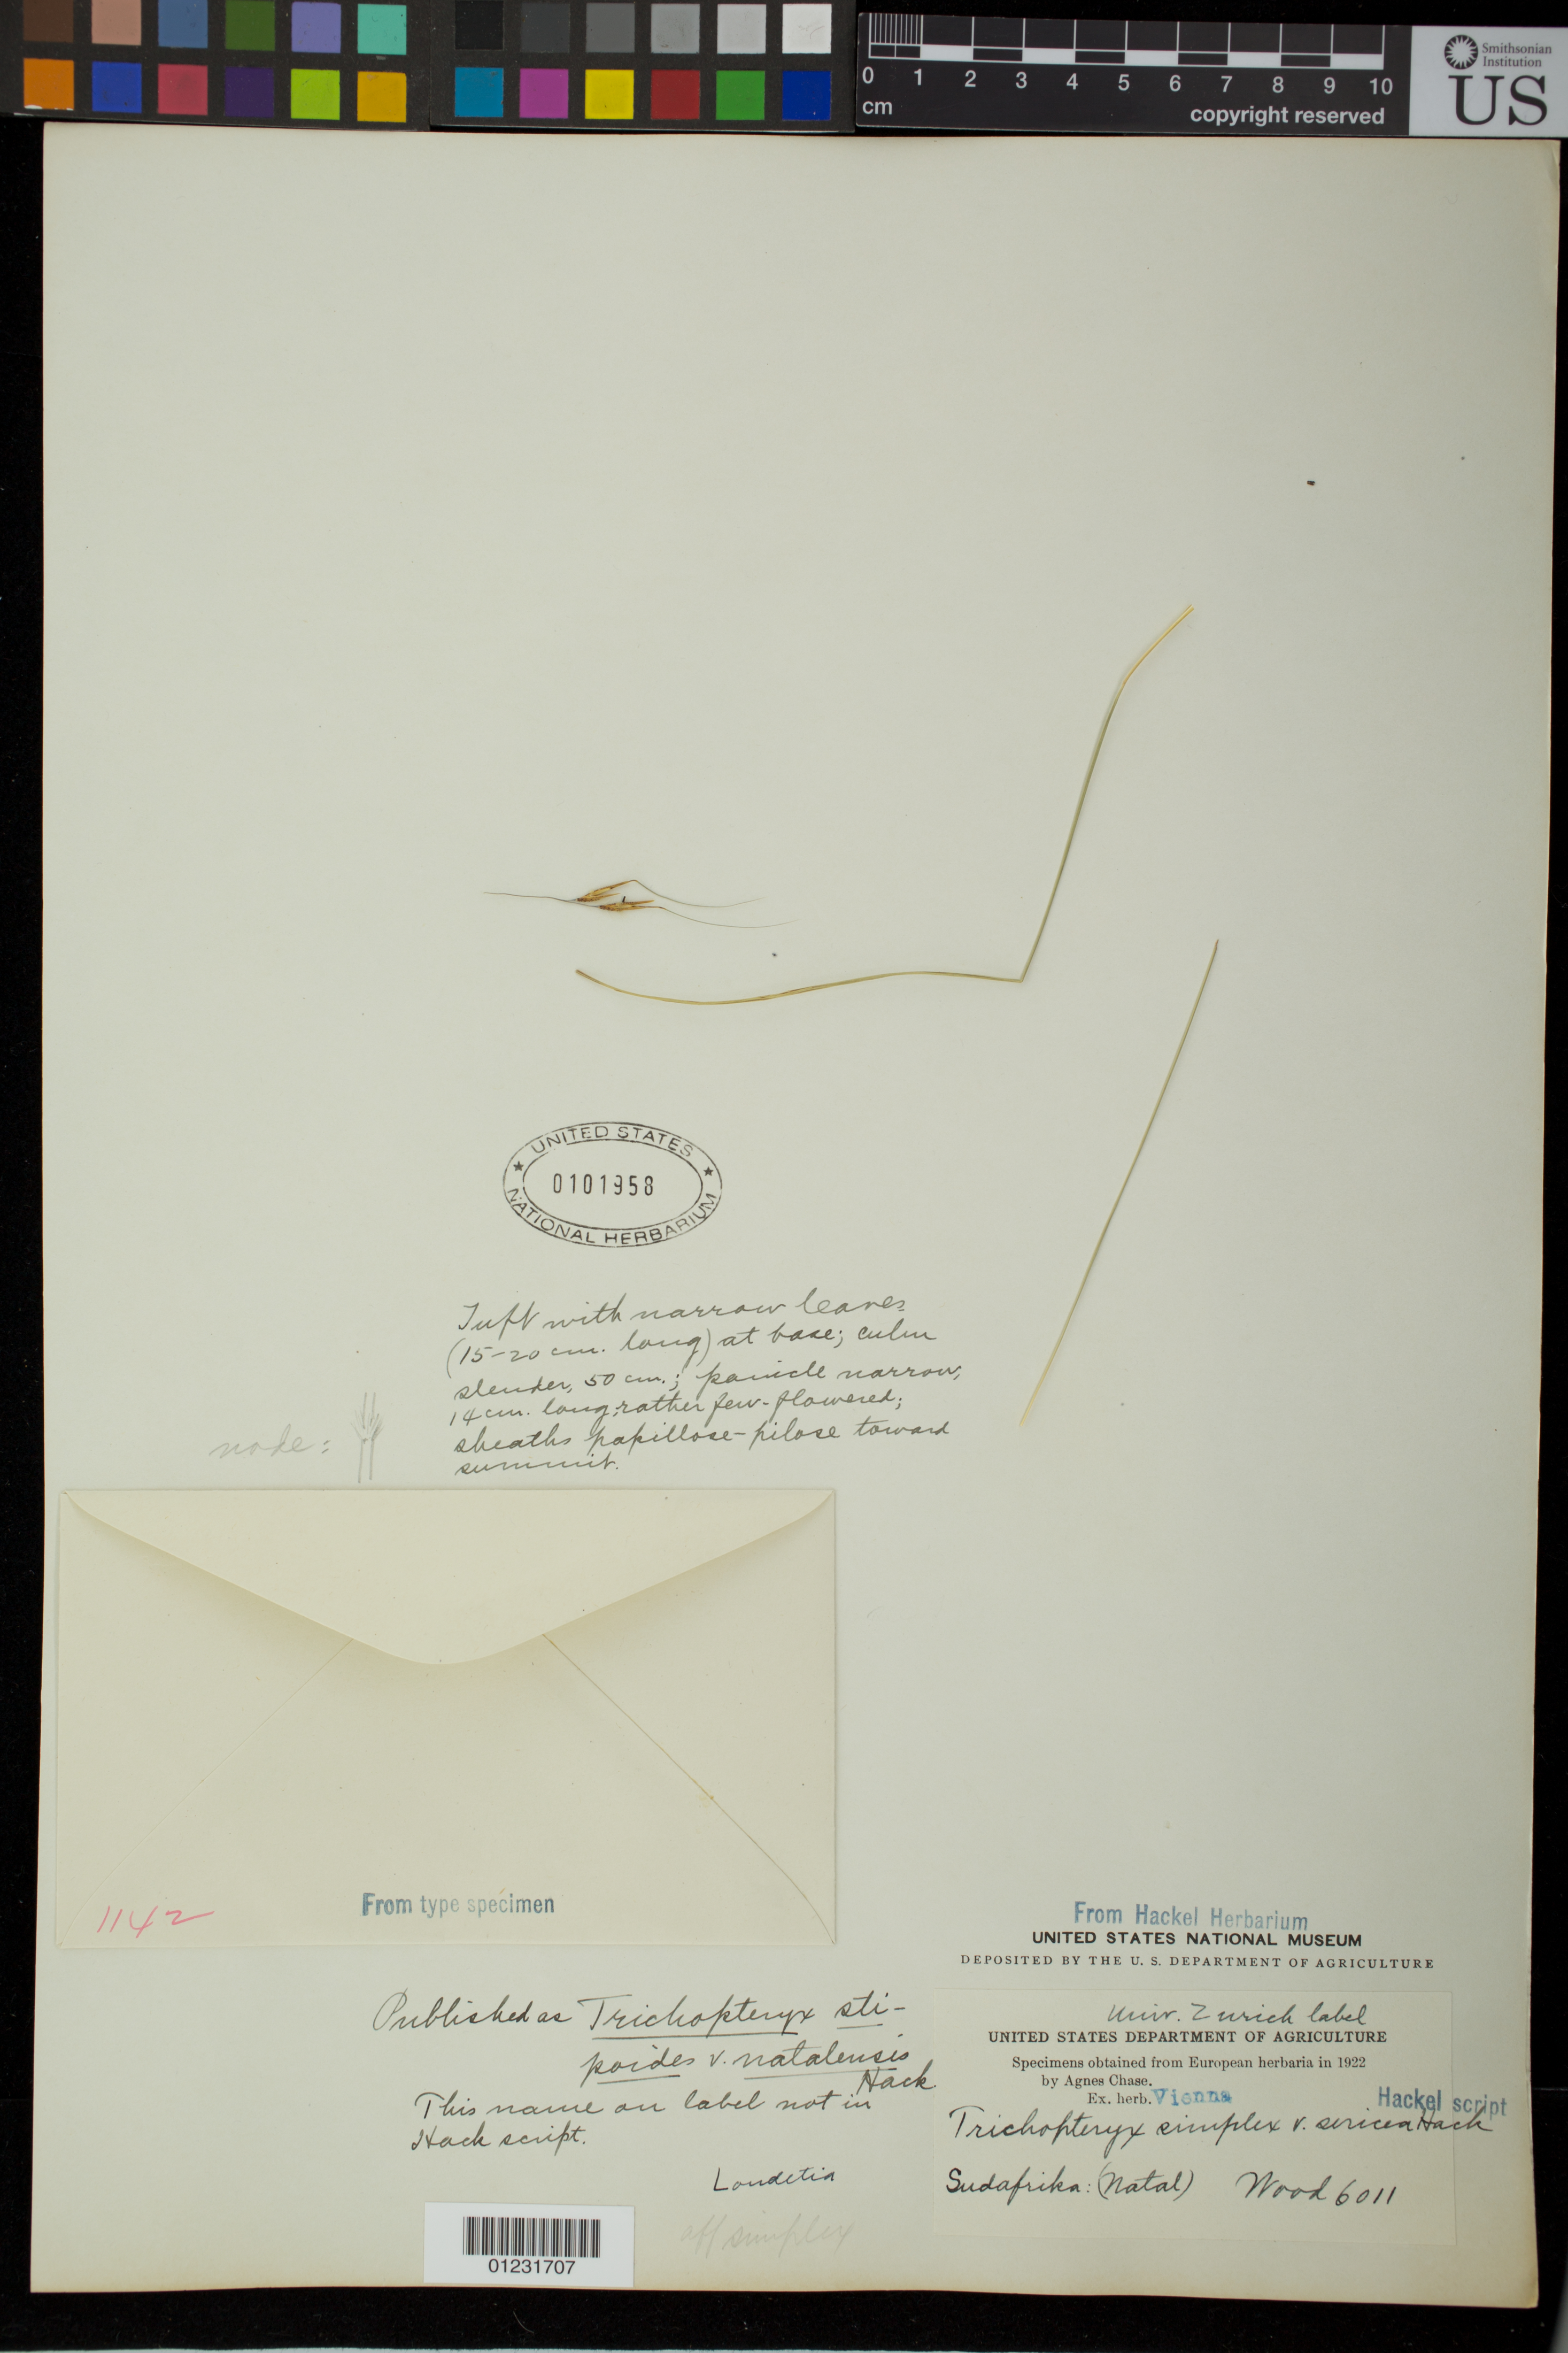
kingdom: Plantae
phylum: Tracheophyta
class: Liliopsida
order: Poales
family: Poaceae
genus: Trichopteryx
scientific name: Trichopteryx stipoides var. natalensis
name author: Hack.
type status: Syntype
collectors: Wood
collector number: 6011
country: South Africa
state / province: KwaZulu-Natal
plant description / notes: Fragmentary material of type specimen ex herb. Vienna.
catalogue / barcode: US 101958